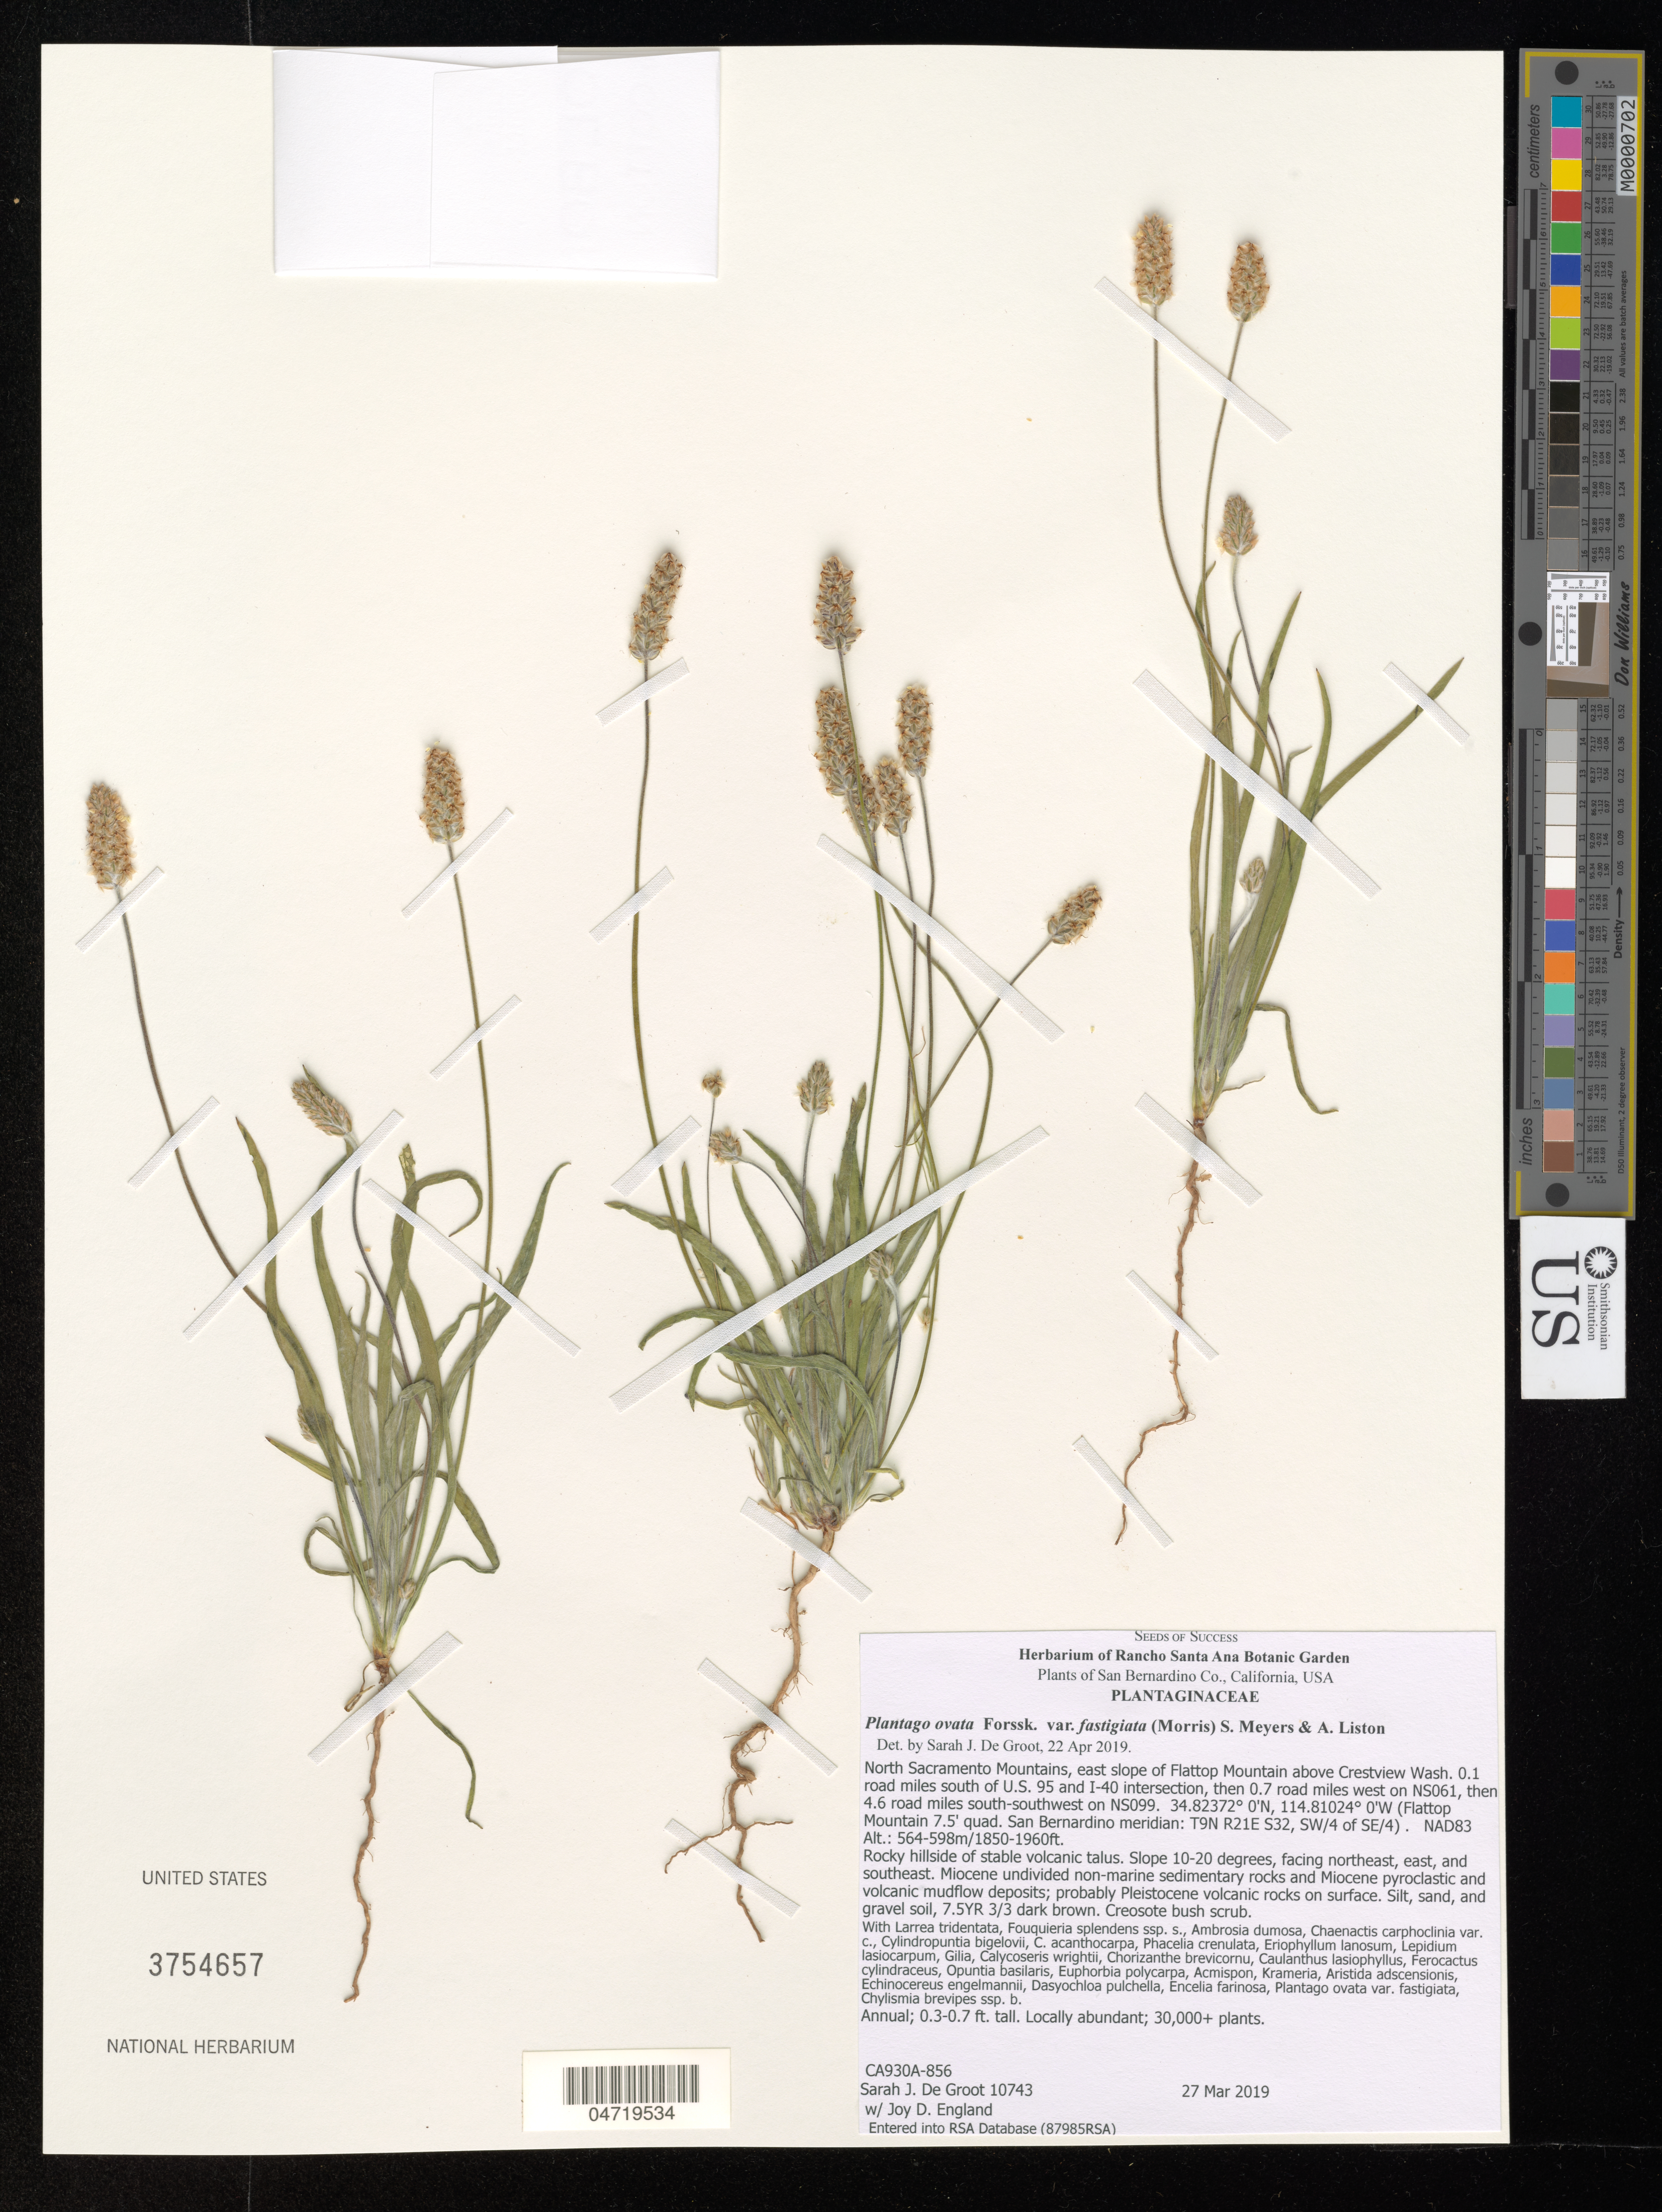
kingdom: Plantae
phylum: Tracheophyta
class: Magnoliopsida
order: Lamiales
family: Plantaginaceae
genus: Plantago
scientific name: Plantago ovata var. fastigiata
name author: (E. Morris) Meyers & Liston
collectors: S. De Groot & J. England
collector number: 10743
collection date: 2019-03-27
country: United States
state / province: California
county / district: San Bernardino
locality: San Bernardino Co. North Sacramento Mountains, east slope of Flattop Mountain above Crestview Wash. 0.1 road miles south of U.S. 95 and I-40 intersection, then 0.7 road miles west on NS061, then 4.6 road miles south-southwest on NS099. (Flattop Mountain 7.5' quad. San Bernardino meridian: T9N R21E S32, SW/4 of SE/4). NAD83.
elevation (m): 564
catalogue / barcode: US 3754657